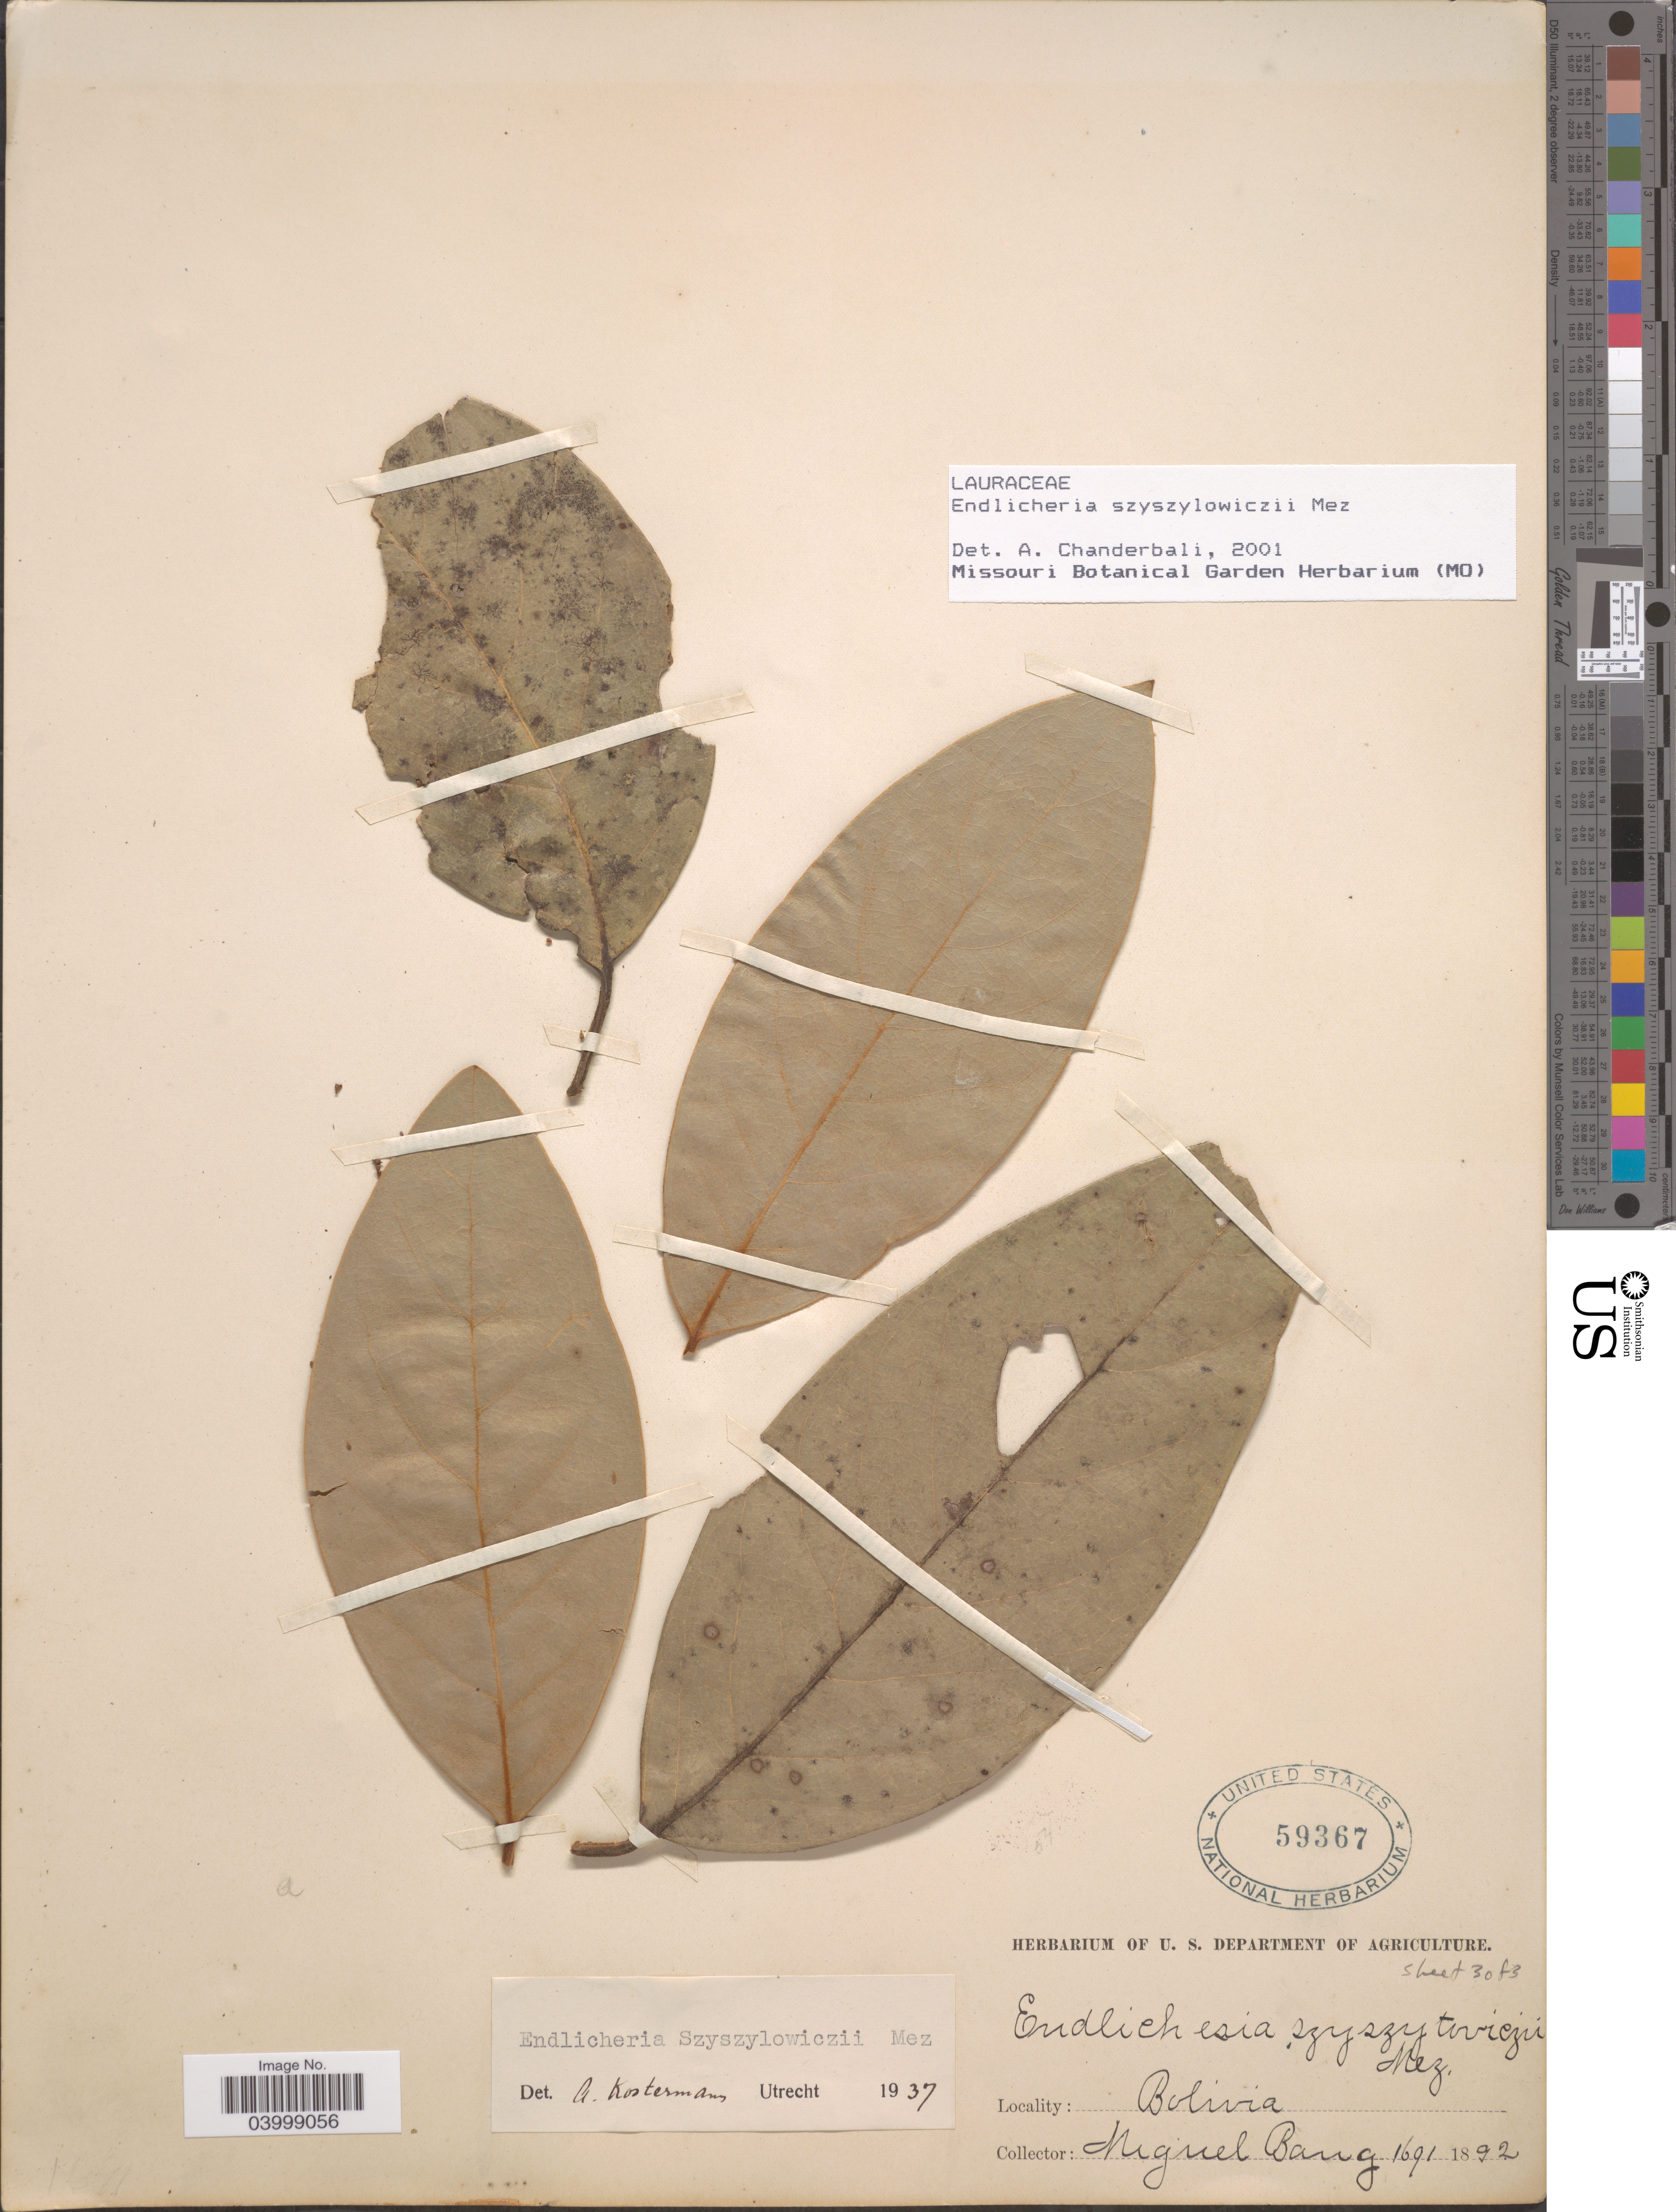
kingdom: Plantae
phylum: Tracheophyta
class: Magnoliopsida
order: Laurales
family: Lauraceae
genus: Endlicheria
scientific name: Endlicheria szyszyloviczii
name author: Mez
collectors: M. Bang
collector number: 1691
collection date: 1892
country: Bolivia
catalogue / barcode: US 59367